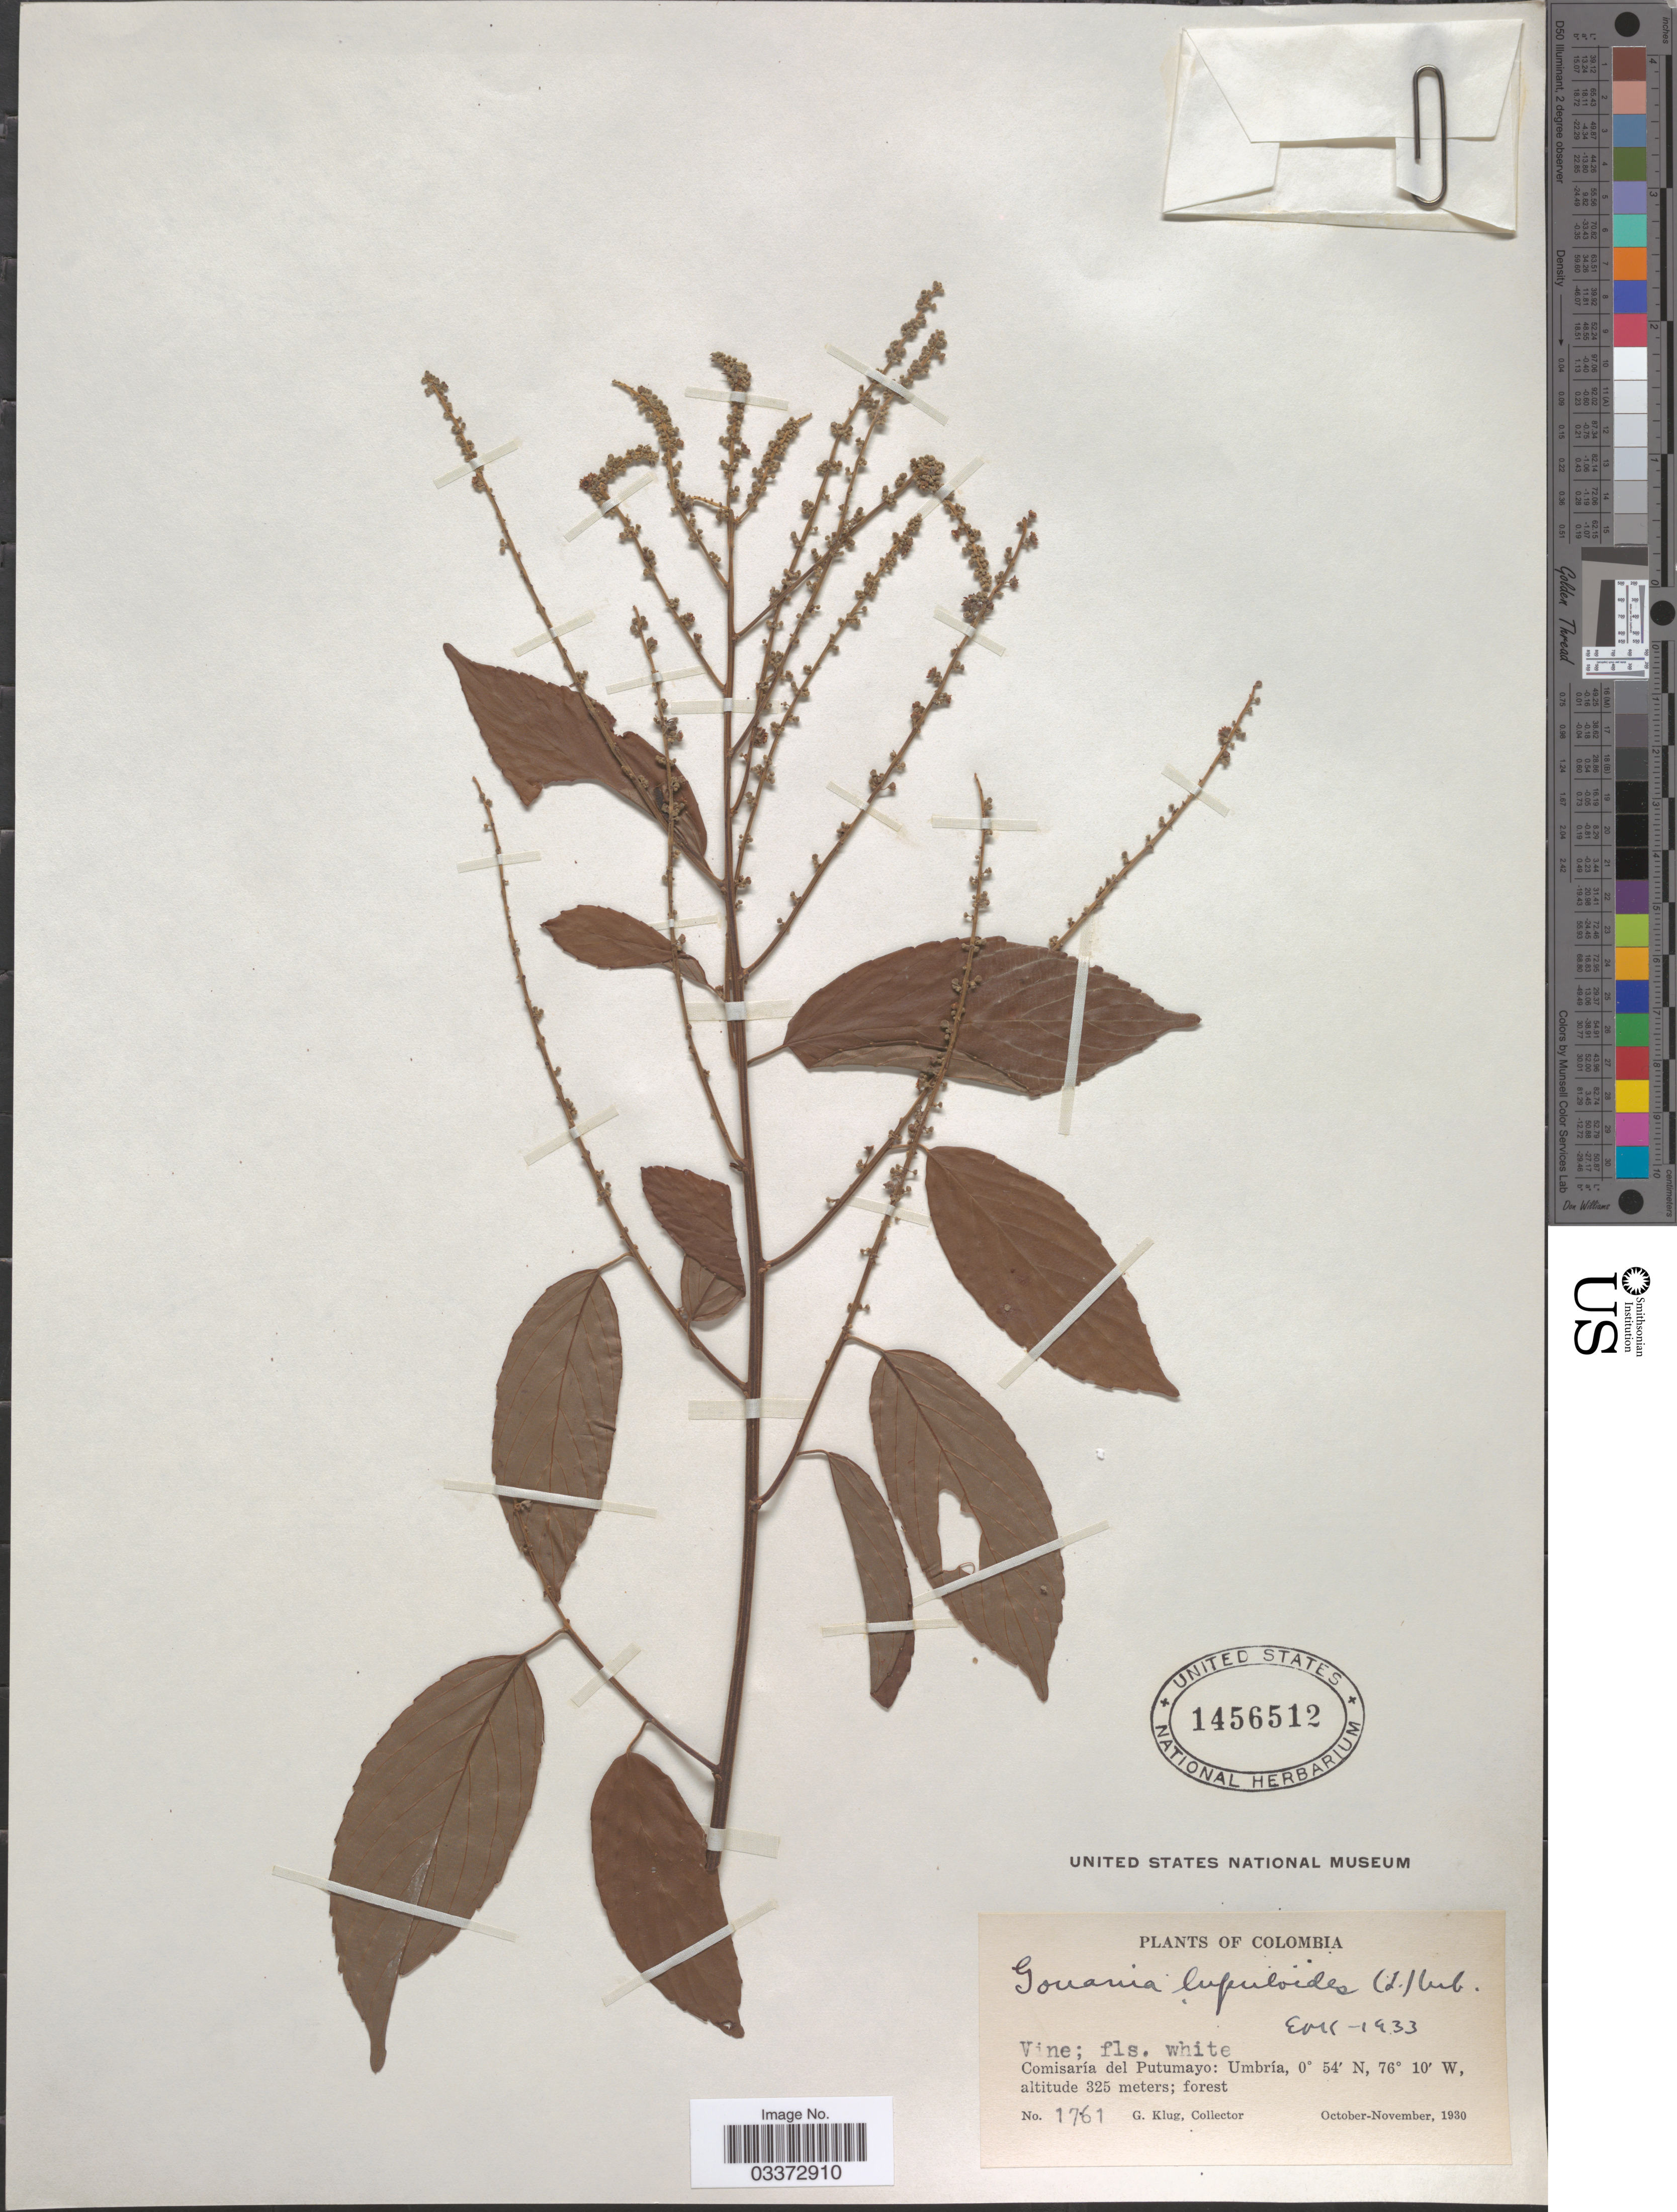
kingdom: Plantae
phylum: Tracheophyta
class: Magnoliopsida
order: Rosales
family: Rhamnaceae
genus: Gouania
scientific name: Gouania trichodonta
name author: Reissek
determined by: Figueira, Mauricio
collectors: G. Klug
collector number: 1761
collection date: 1930-10/1930-11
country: Colombia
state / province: Putumayo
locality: Comisaría del Putumayo: Umbría.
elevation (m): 325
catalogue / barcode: US 1456512